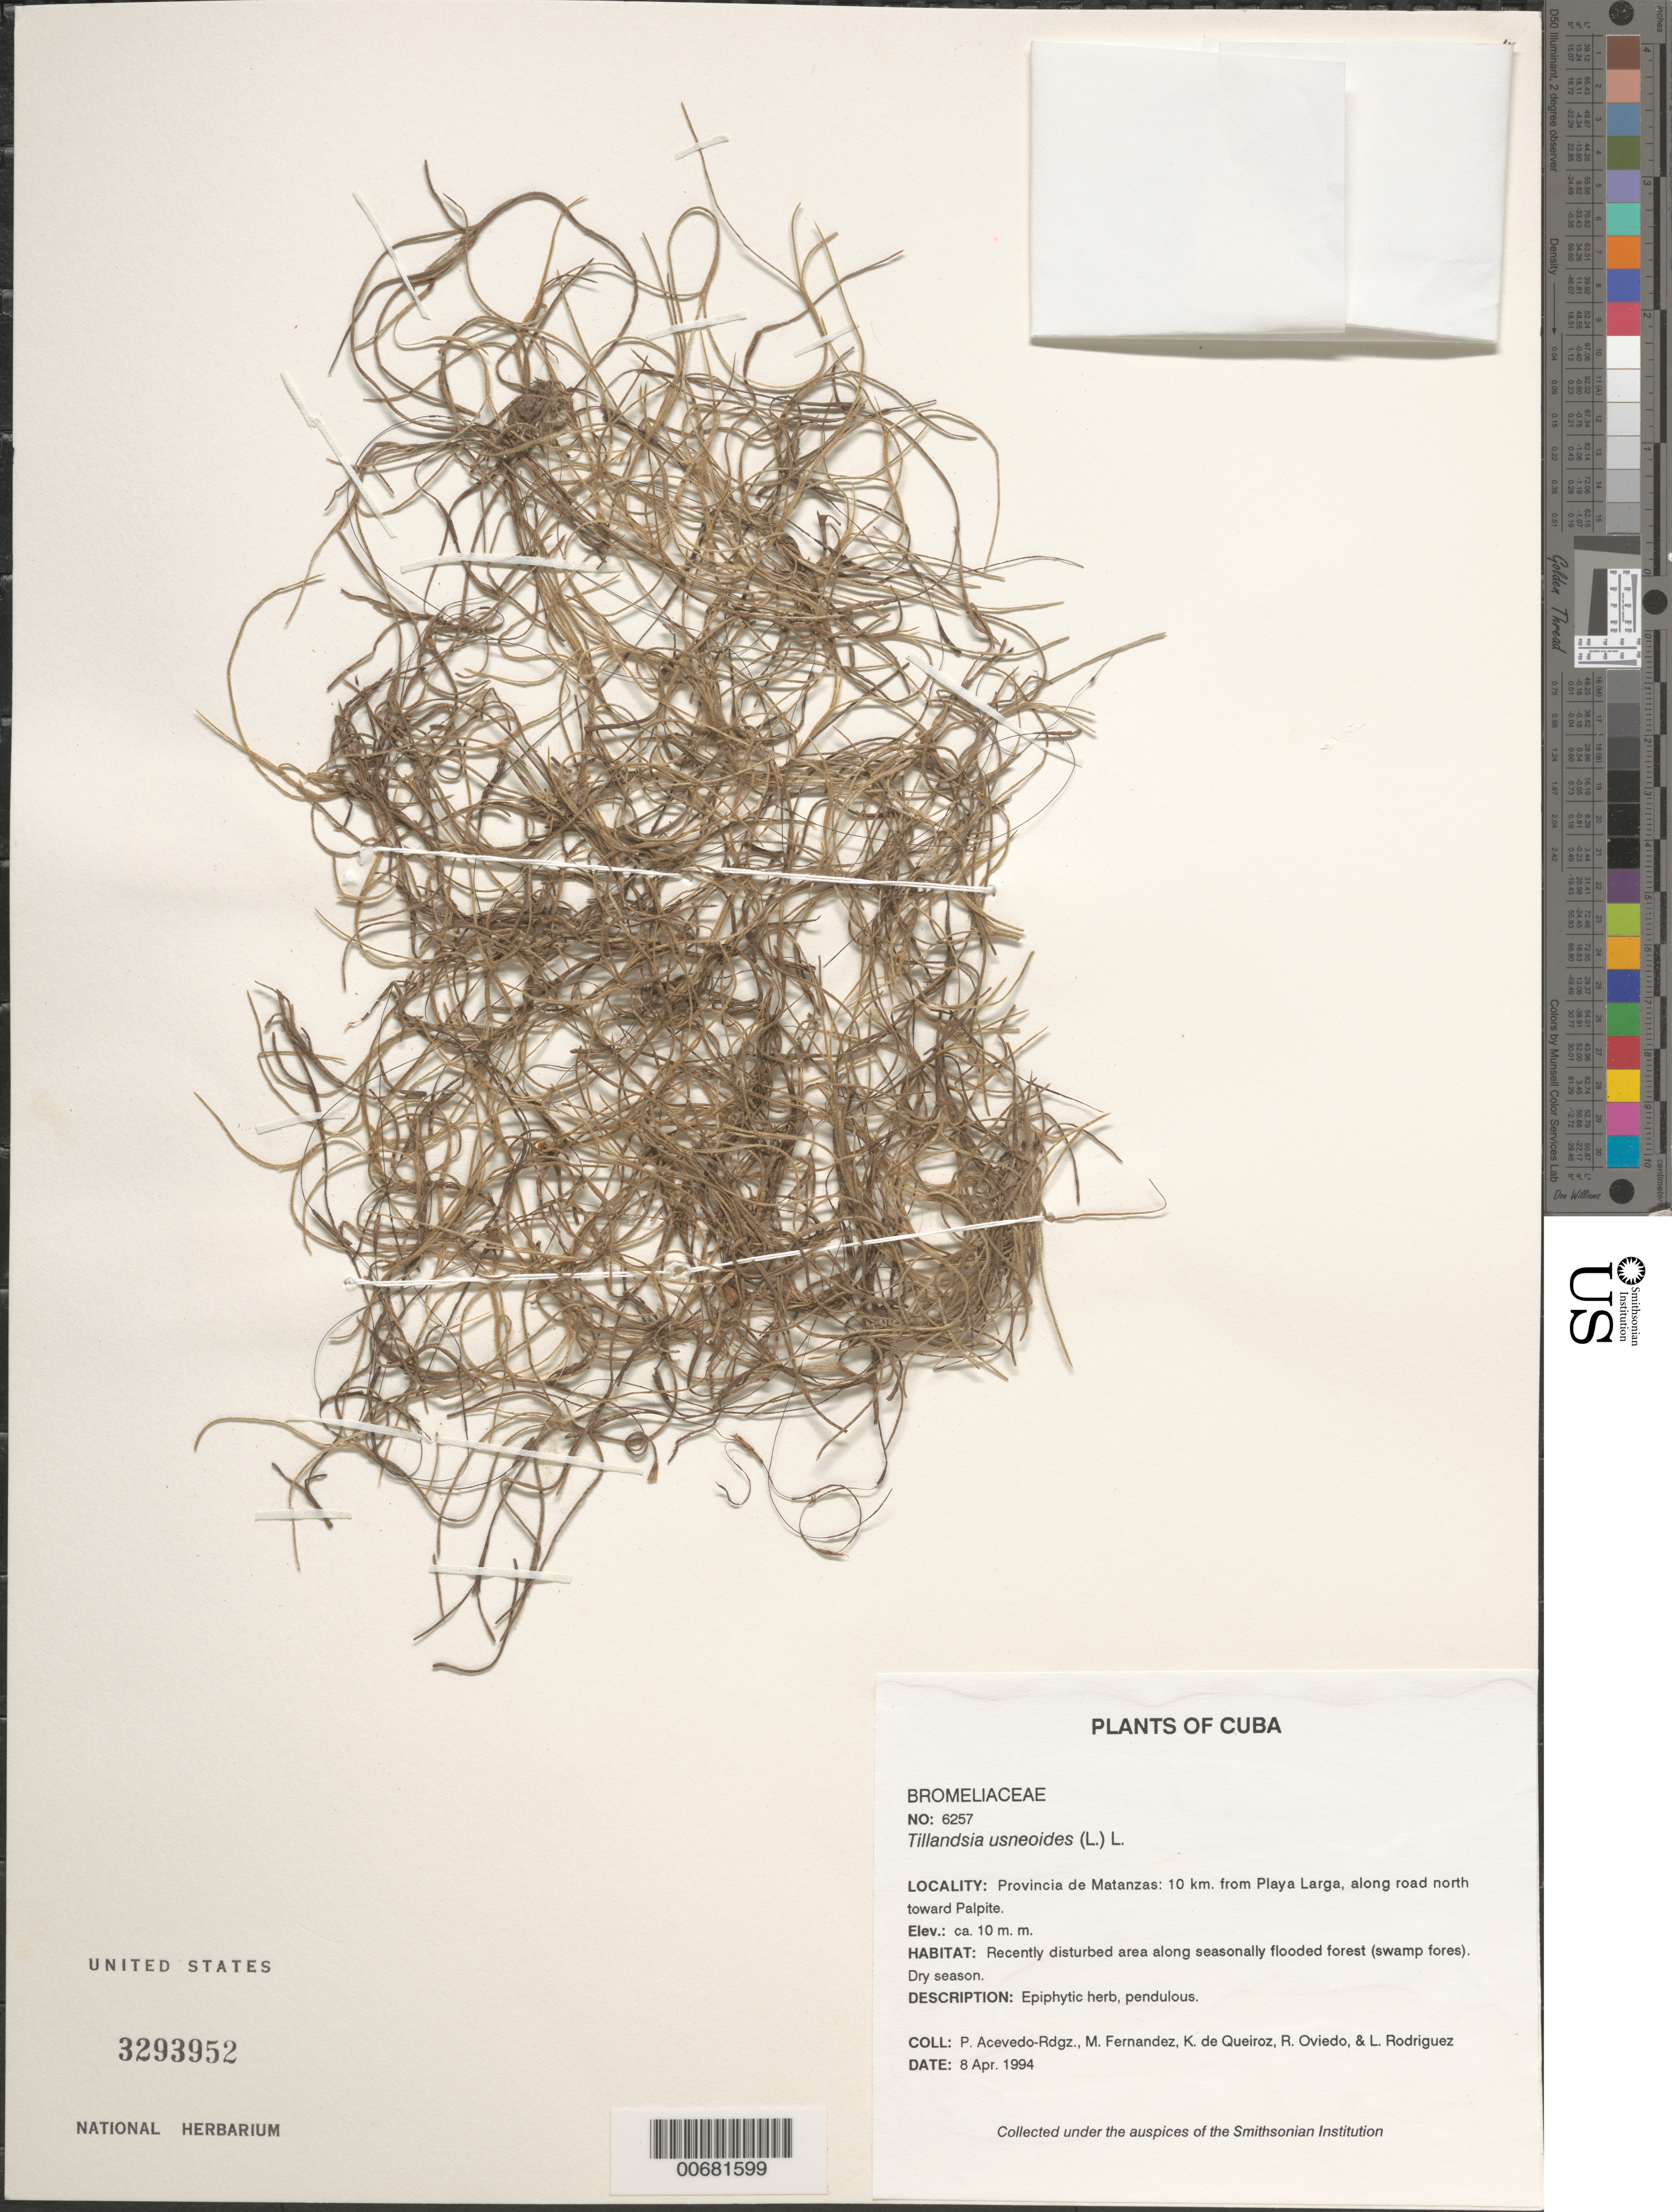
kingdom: Plantae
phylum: Tracheophyta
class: Liliopsida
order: Poales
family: Bromeliaceae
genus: Tillandsia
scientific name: Tillandsia usneoides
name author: (L.) L.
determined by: Grant, J. R., (SWITZERLAND)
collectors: P. Acevedo-Rodr., M. Fernández, K. De Queiroz, R. Oviedo & L. Rodriguez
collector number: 6257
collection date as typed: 08 Apr 1994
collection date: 1994-04-08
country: Cuba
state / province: Matanzas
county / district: Municipio de Ciénaga de Zapata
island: Cuba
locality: Approx. 10 km from Playa Larga, along the road going north towards Palpite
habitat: Recently disturbed area along seasonally flooded forest (swamp fores). Dry season.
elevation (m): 10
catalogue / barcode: US 3293952